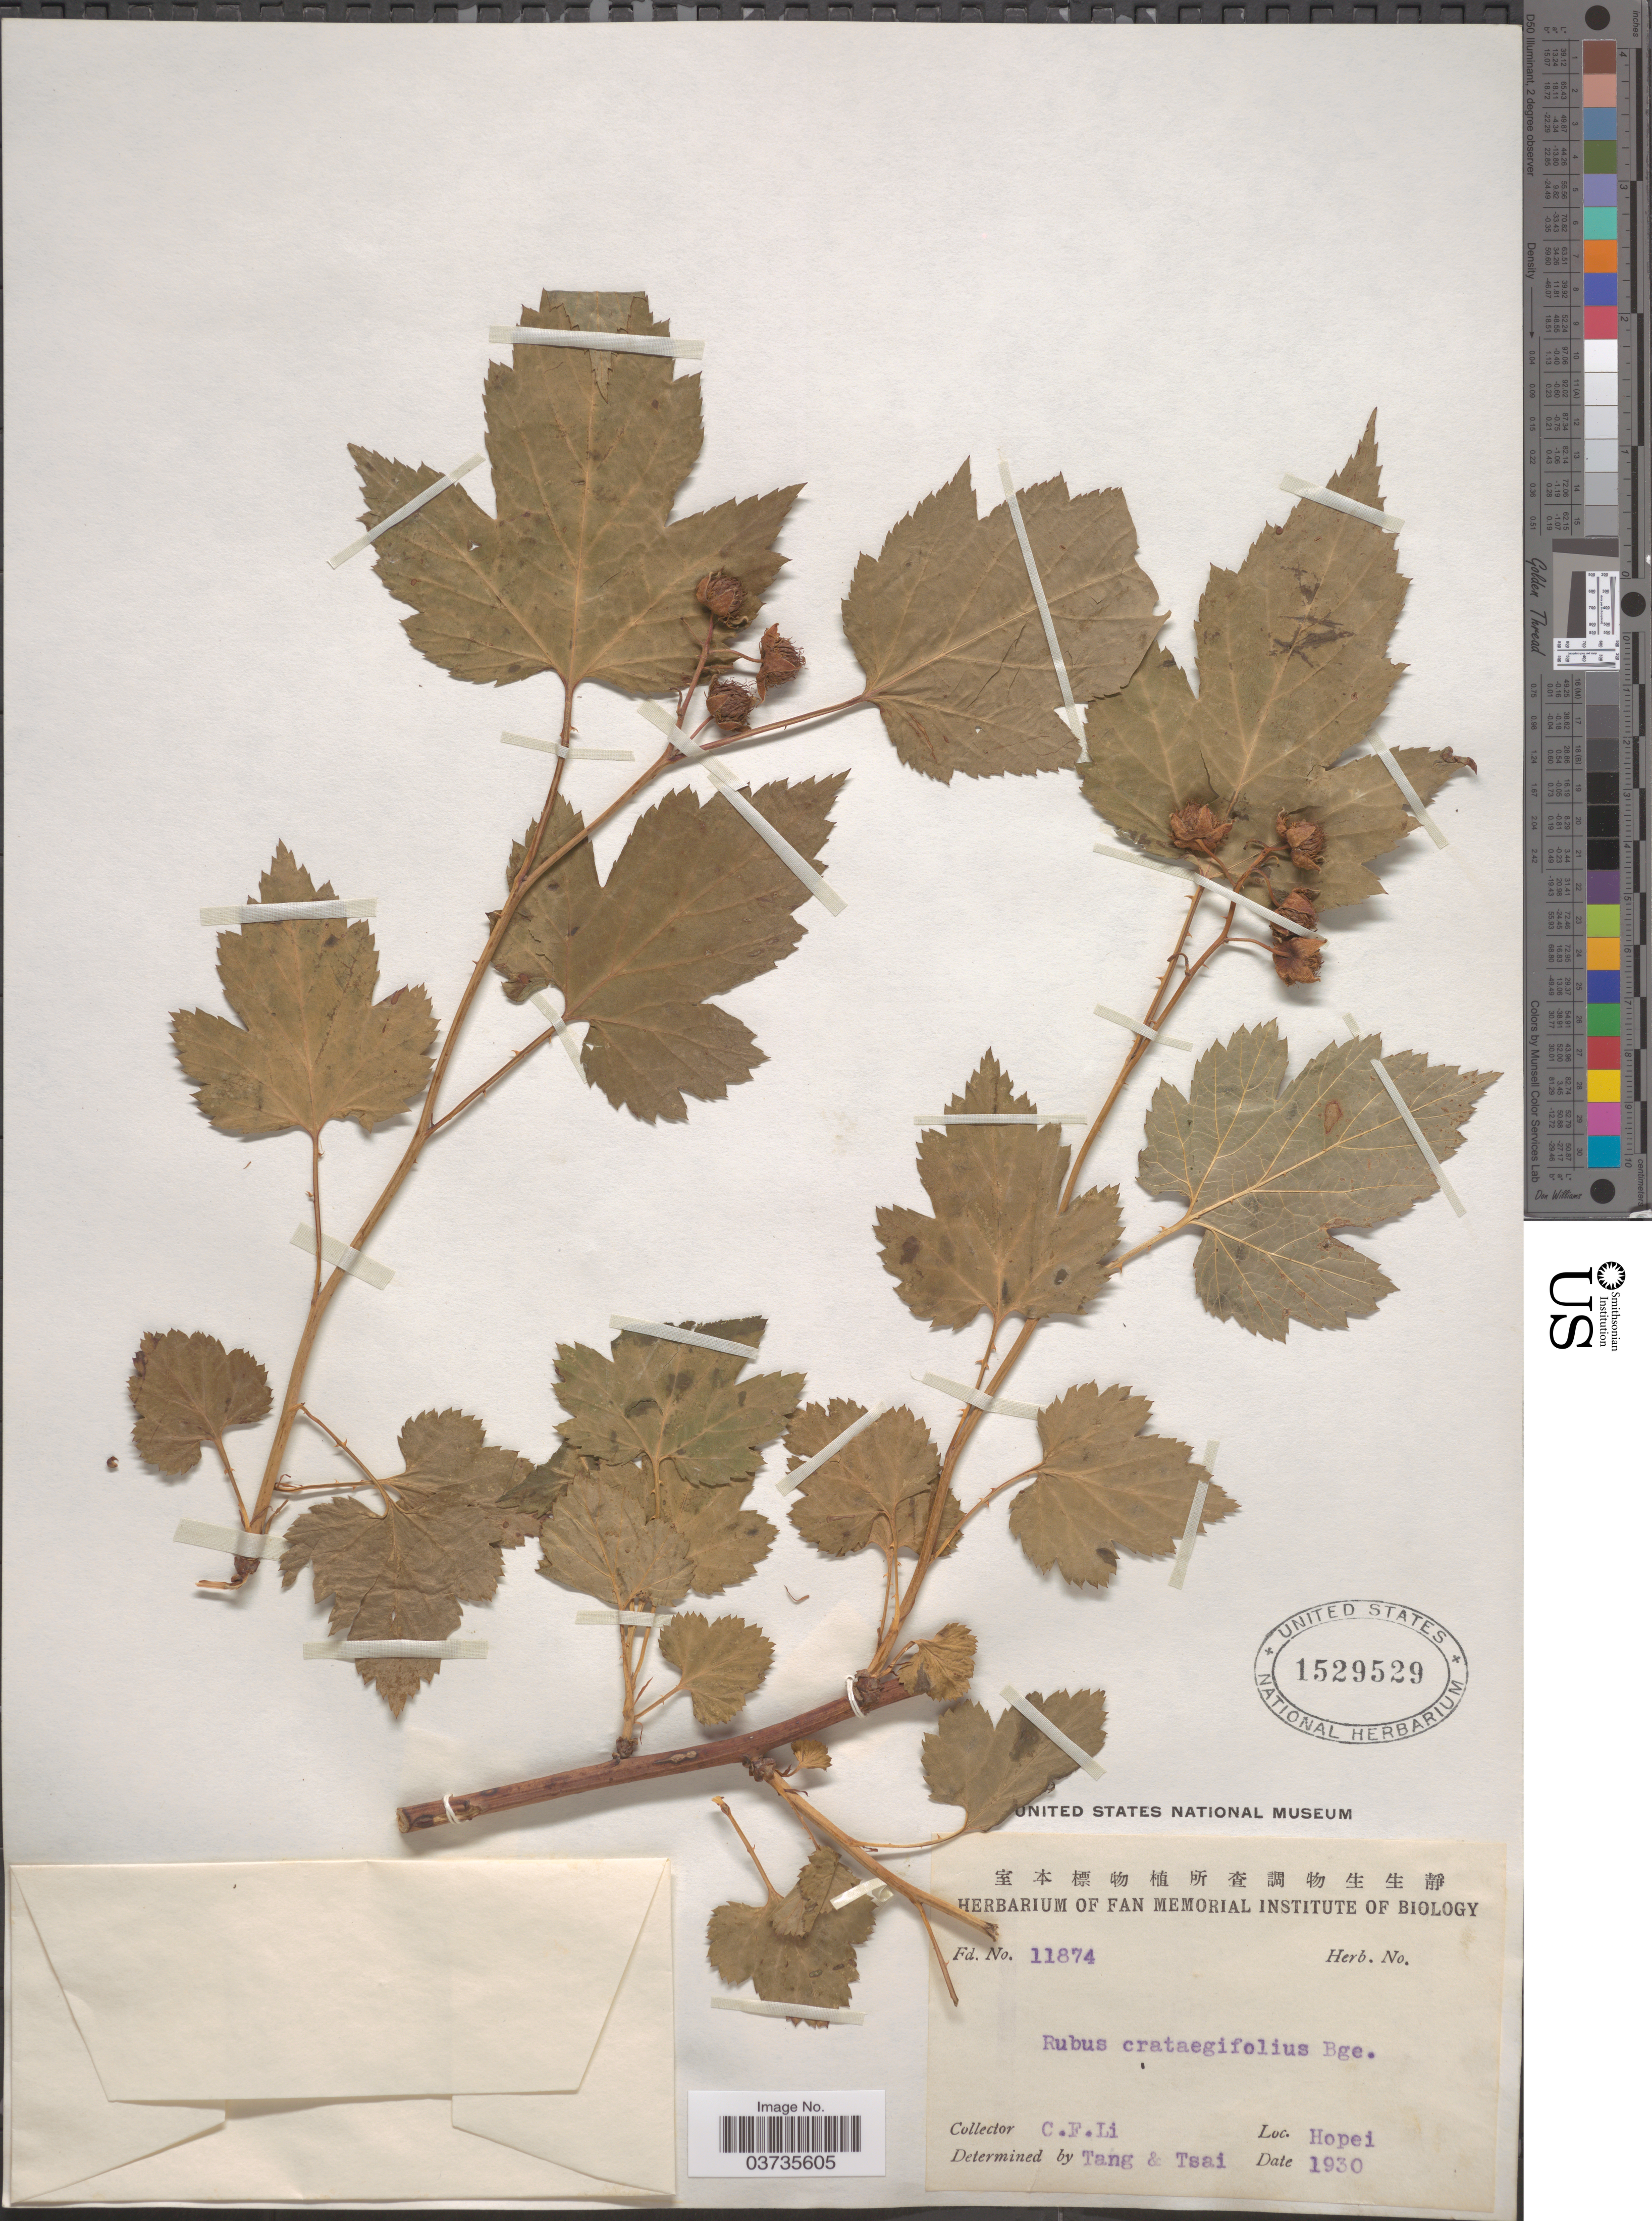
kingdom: Plantae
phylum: Tracheophyta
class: Magnoliopsida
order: Rosales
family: Rosaceae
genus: Rubus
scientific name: Rubus crataegifolius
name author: Bunge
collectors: C. F. Li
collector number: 11874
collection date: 1930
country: China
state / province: Hebei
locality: Hopei.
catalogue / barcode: US 1529529